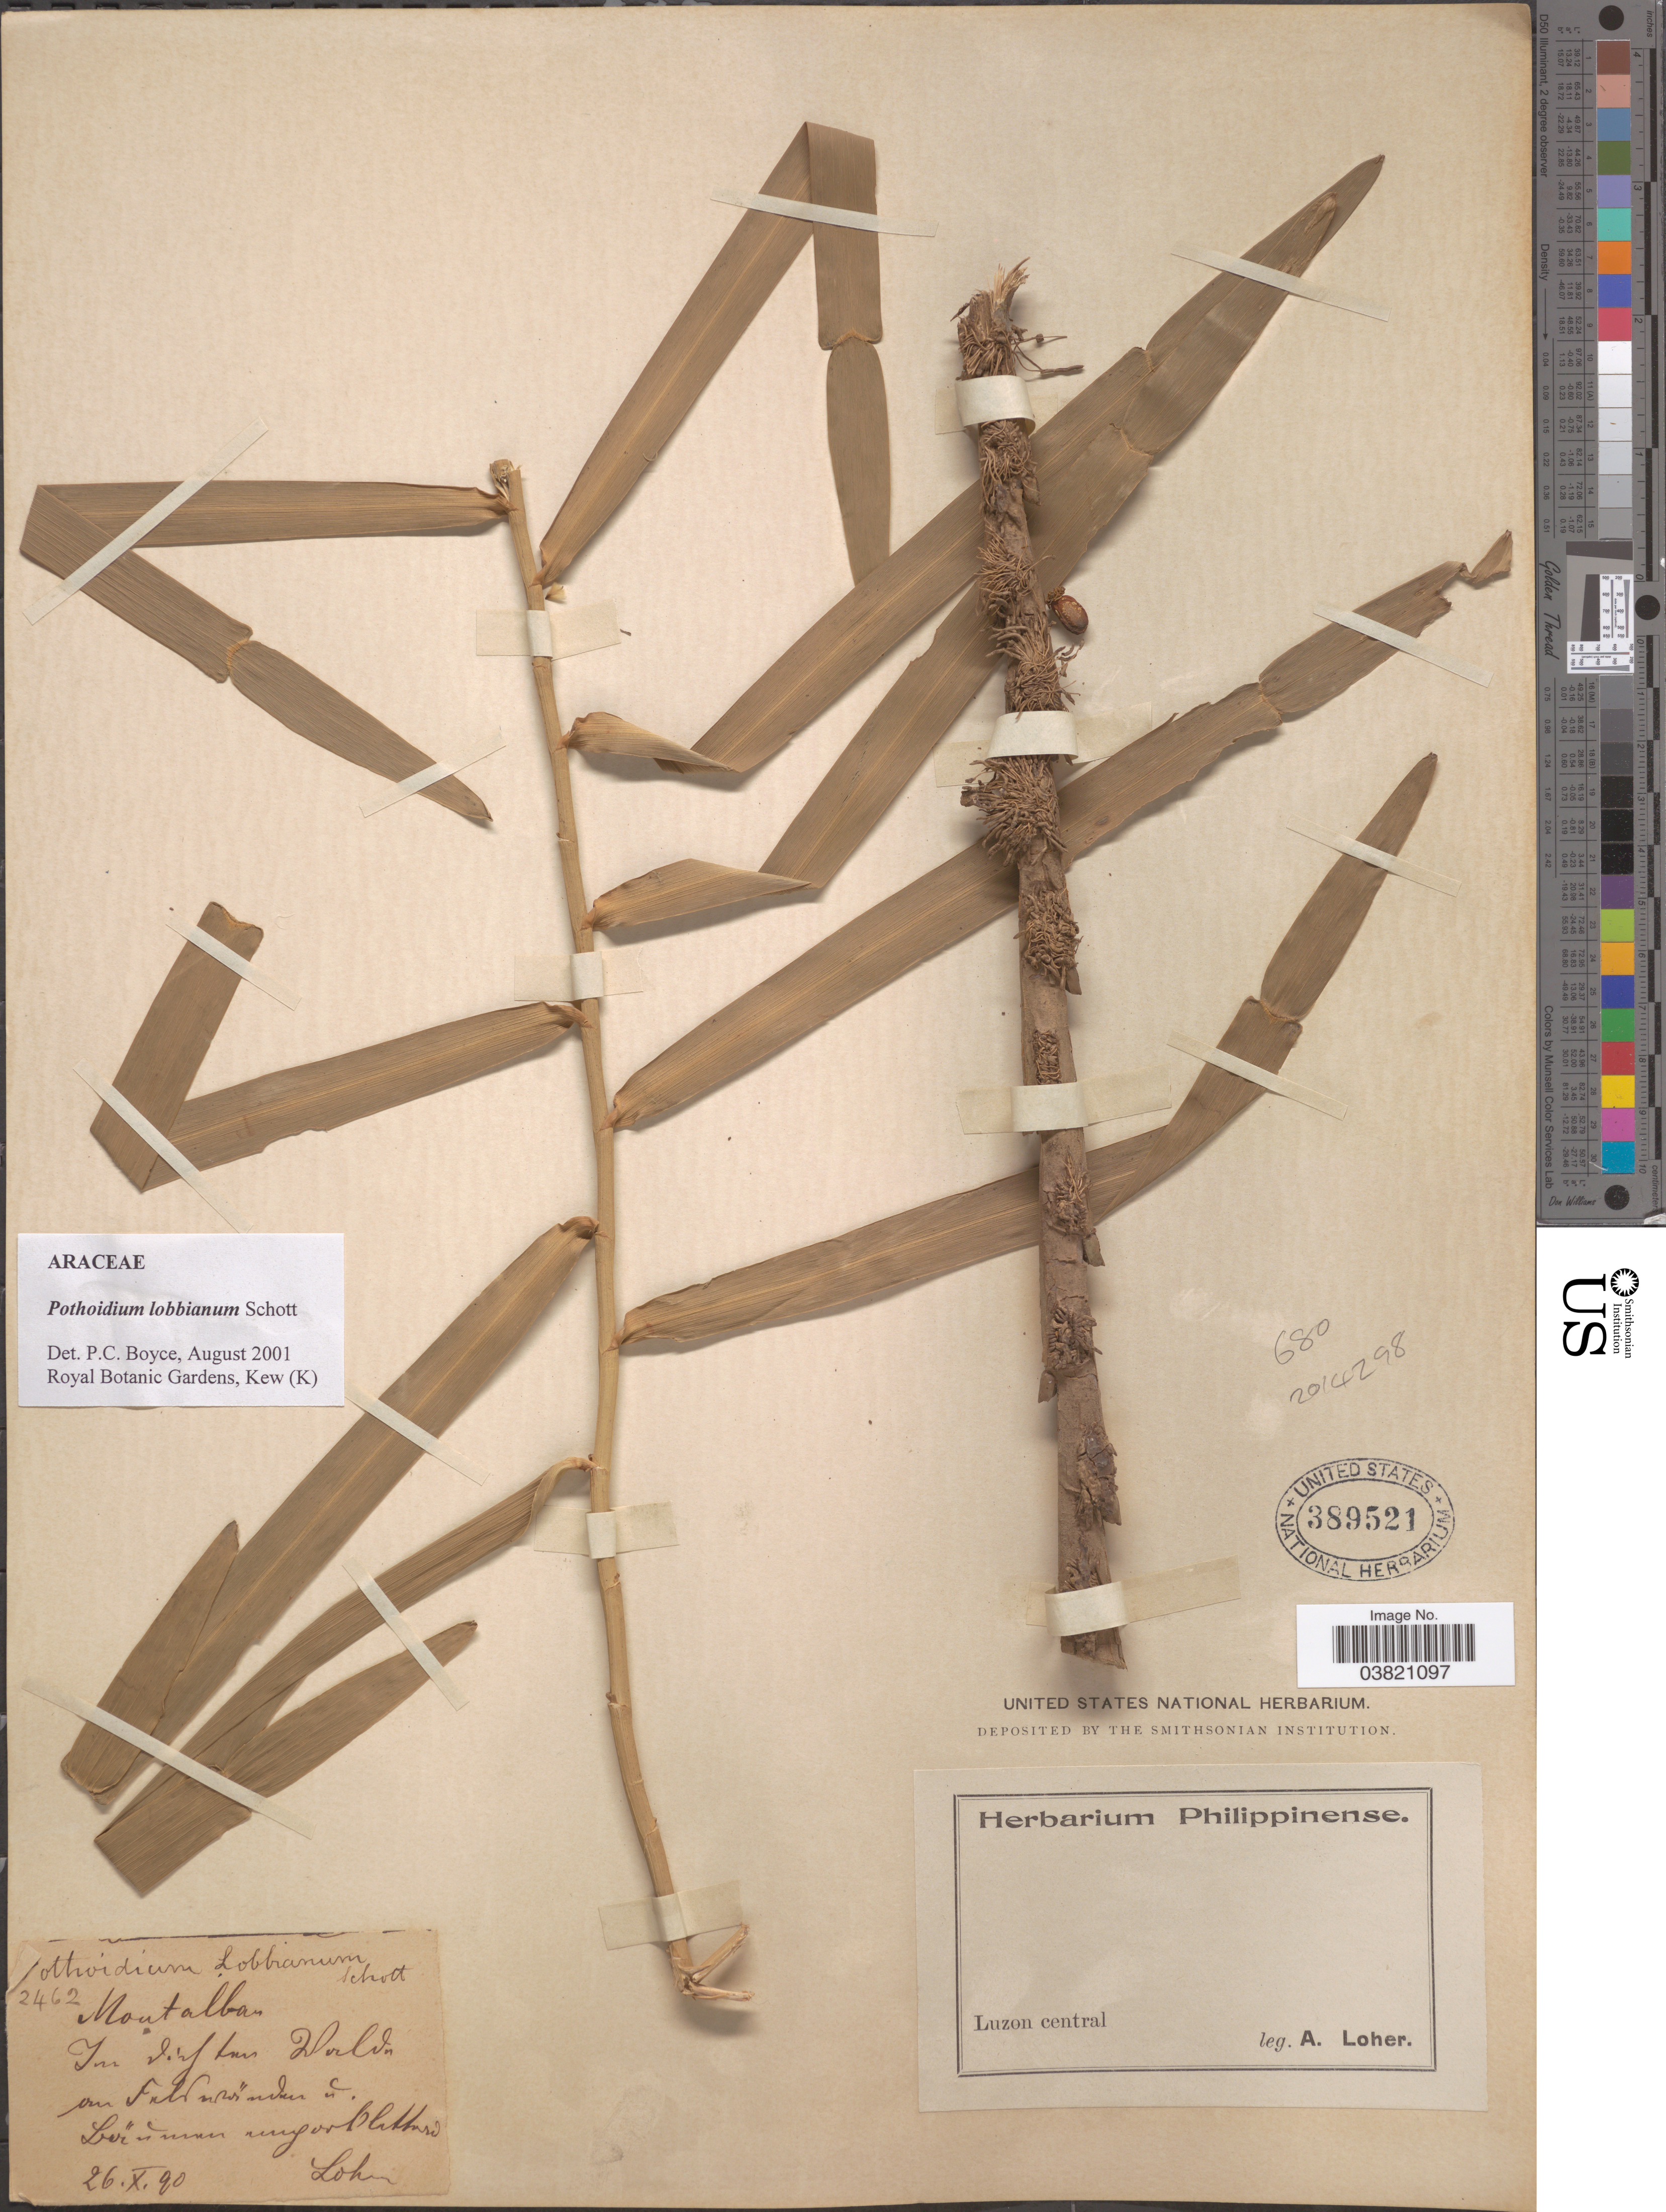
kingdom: Plantae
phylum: Tracheophyta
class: Liliopsida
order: Alismatales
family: Araceae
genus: Pothoidium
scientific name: Pothoidium lobbianum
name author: Schott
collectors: A. Loher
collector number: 2462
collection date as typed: Transcribed d/m/y: 26/10/90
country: Philippines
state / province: Central Luzon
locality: In [illegible text]. Luzon central.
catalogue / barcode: US 389521